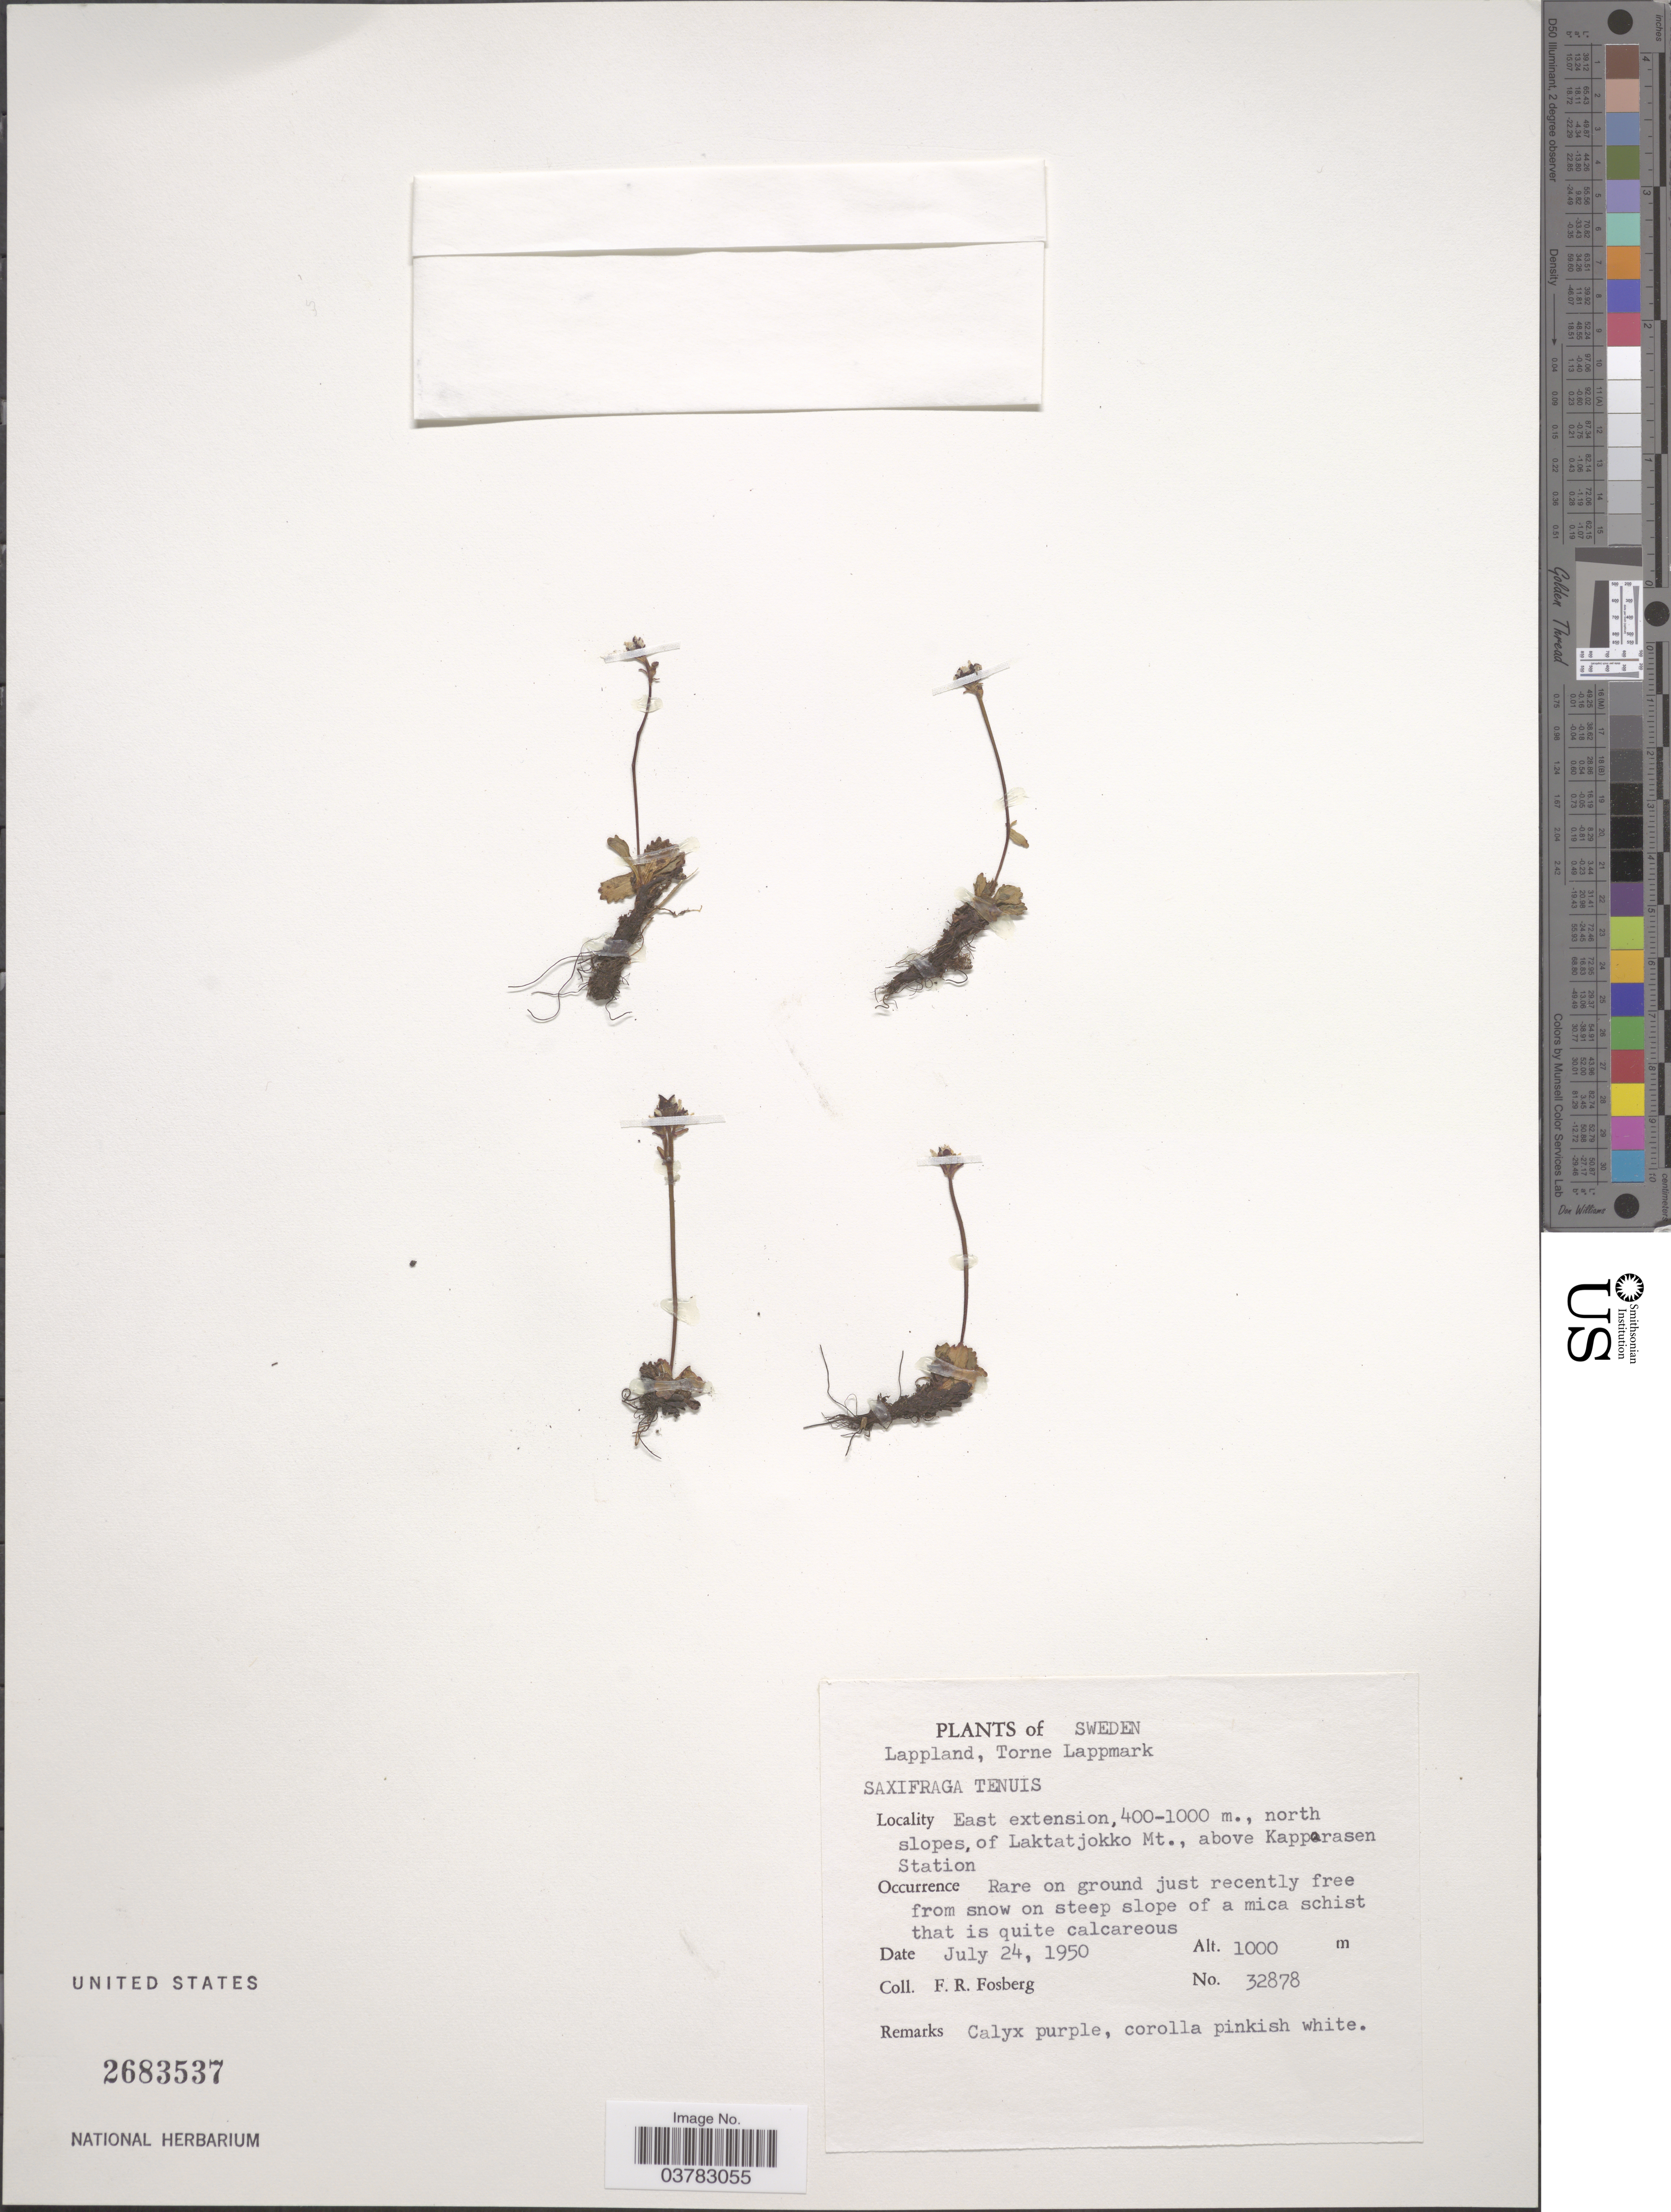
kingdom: Plantae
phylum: Tracheophyta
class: Magnoliopsida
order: Saxifragales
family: Saxifragaceae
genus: Saxifraga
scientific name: Saxifraga tenuis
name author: (Wahlenb.) Harry Sm. ex Lindm.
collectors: F. R. Fosberg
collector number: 32878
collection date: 1950-07-24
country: Sweden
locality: Lappland, Torne Lappmark. East extension, 400-1000 m., north slopes of Laktatjokko Mt., above Kapprasen Station.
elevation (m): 1000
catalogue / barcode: US 2683537